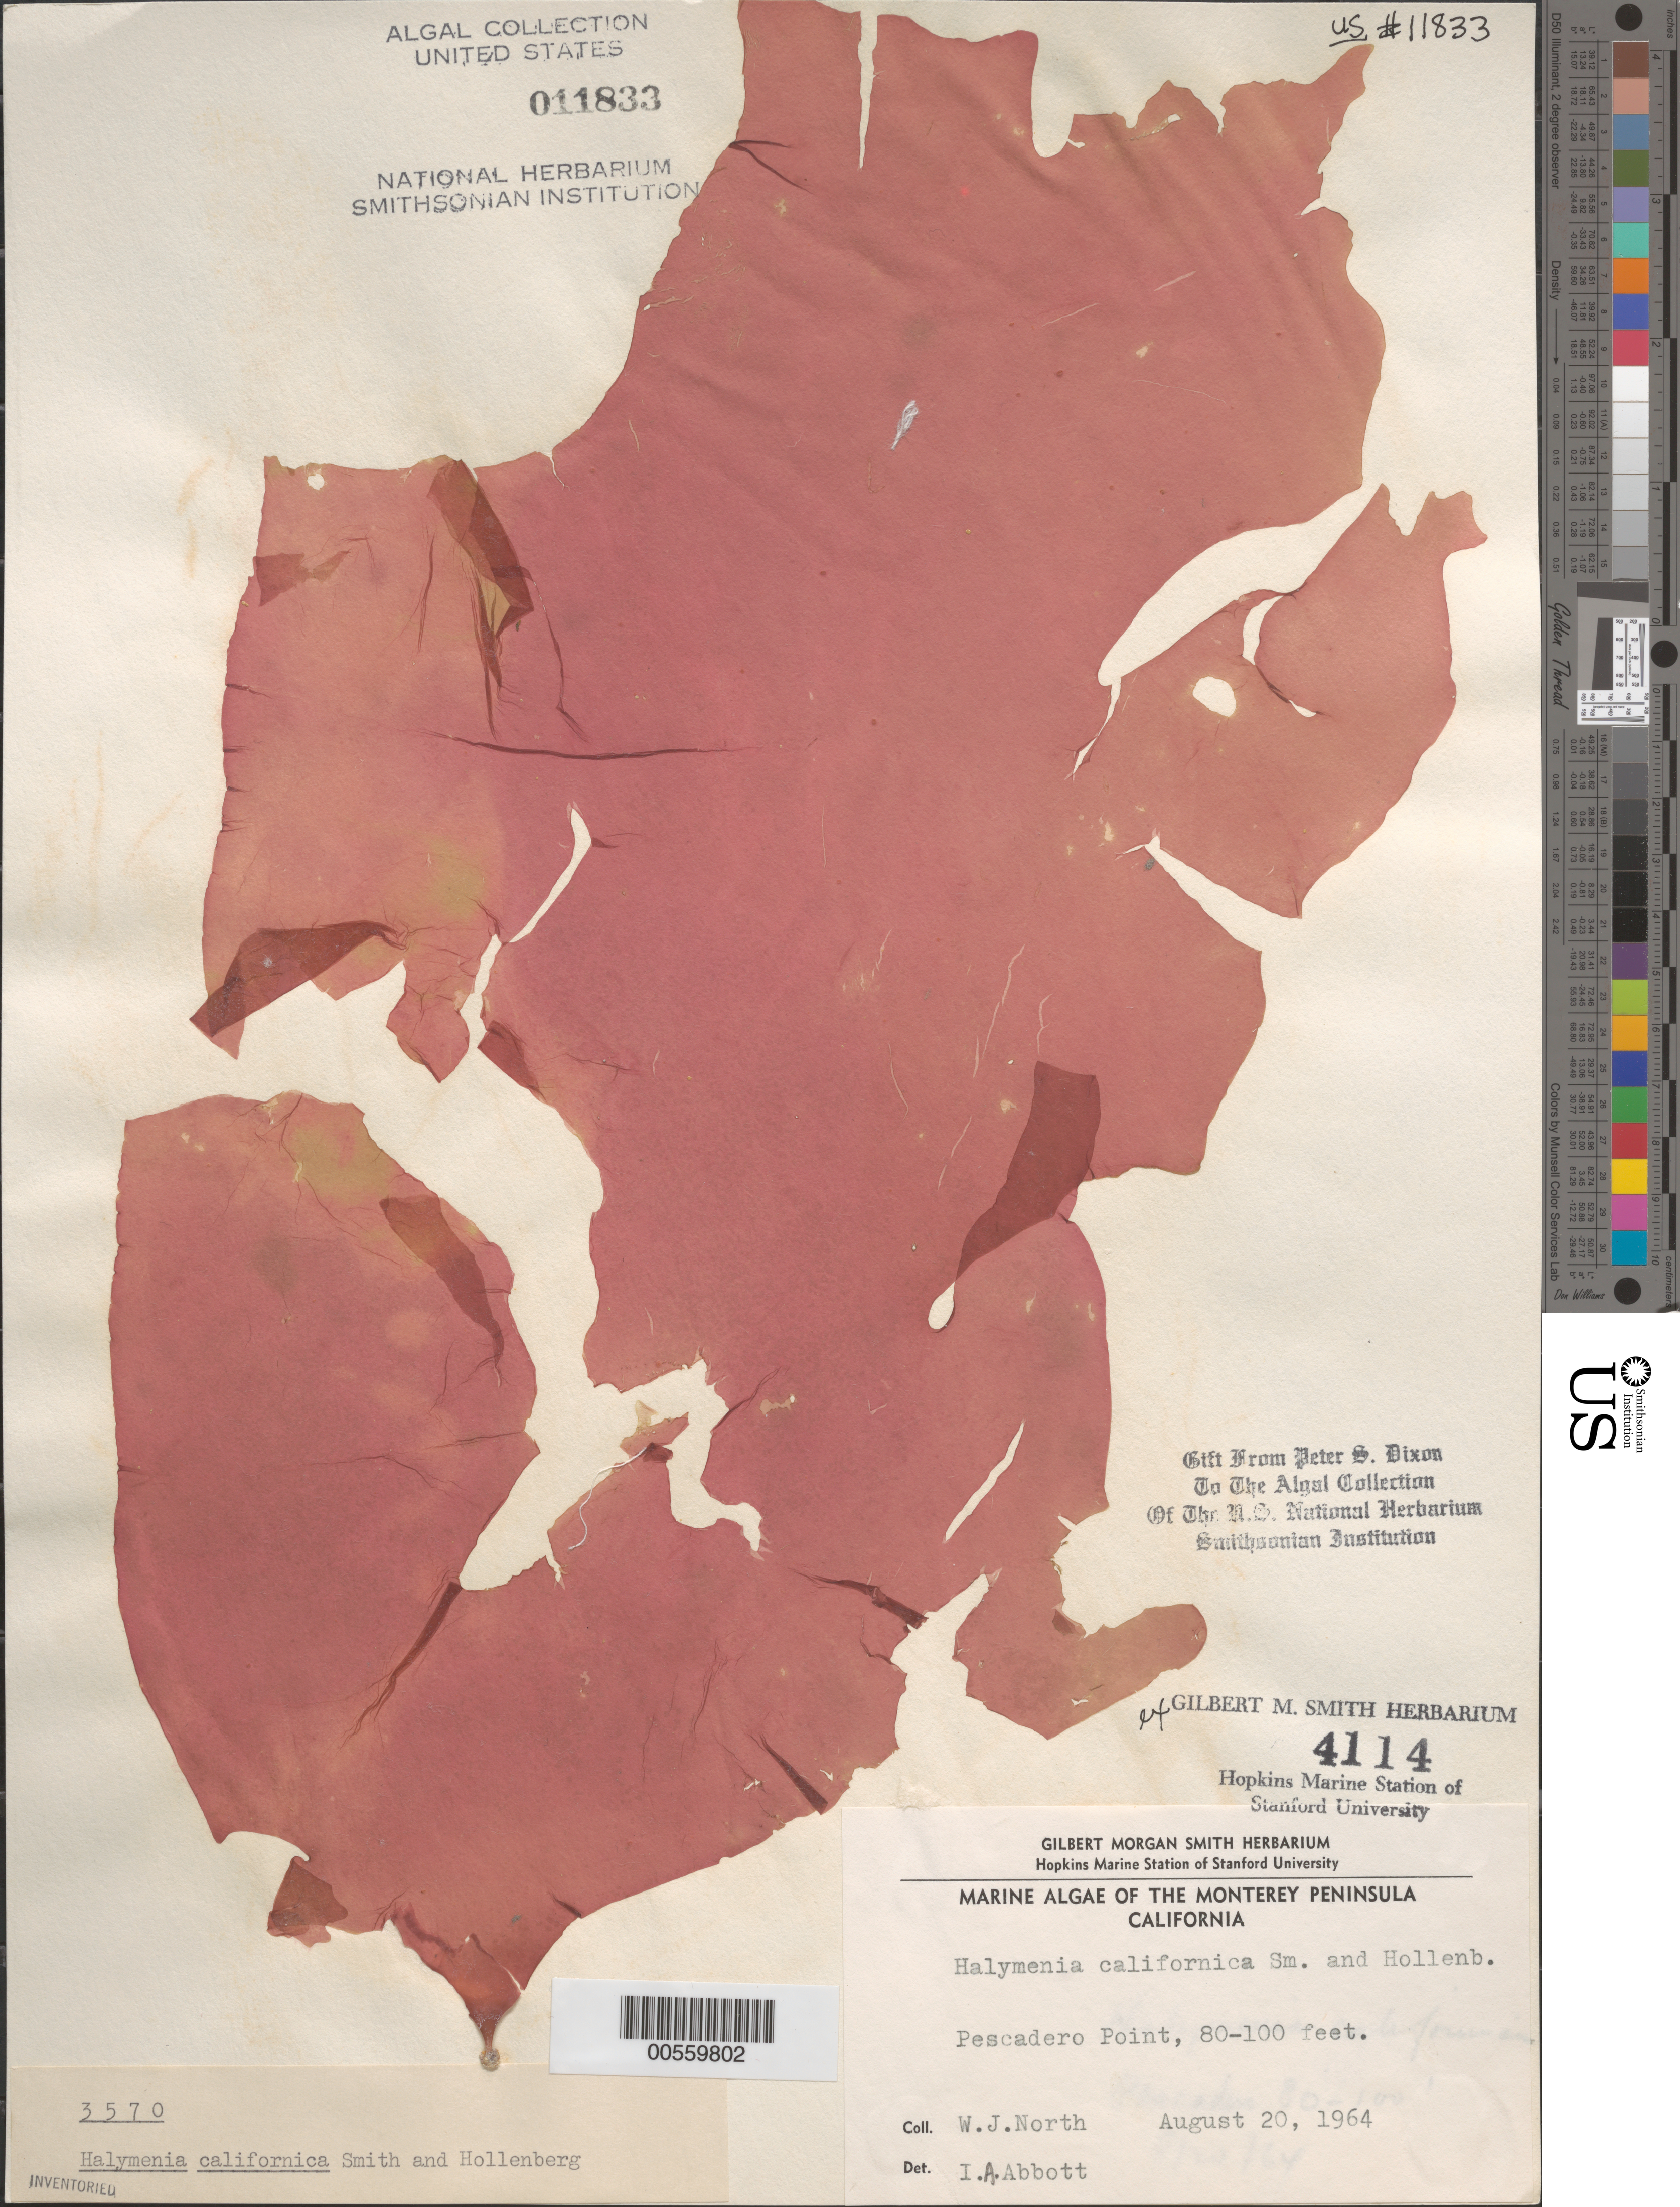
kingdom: Plantae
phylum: Rhodophyta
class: Florideophyceae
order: Halymeniales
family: Halymeniaceae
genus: Halymenia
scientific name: Halymenia californica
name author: G.M. Sm. & Hollenb.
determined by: Abbott, Isabella A.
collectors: W. North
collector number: PSD 3570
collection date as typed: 20 Aug 1964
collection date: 1964-08-20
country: United States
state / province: California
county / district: Monterey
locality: Pescadero Point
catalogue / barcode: US 11833